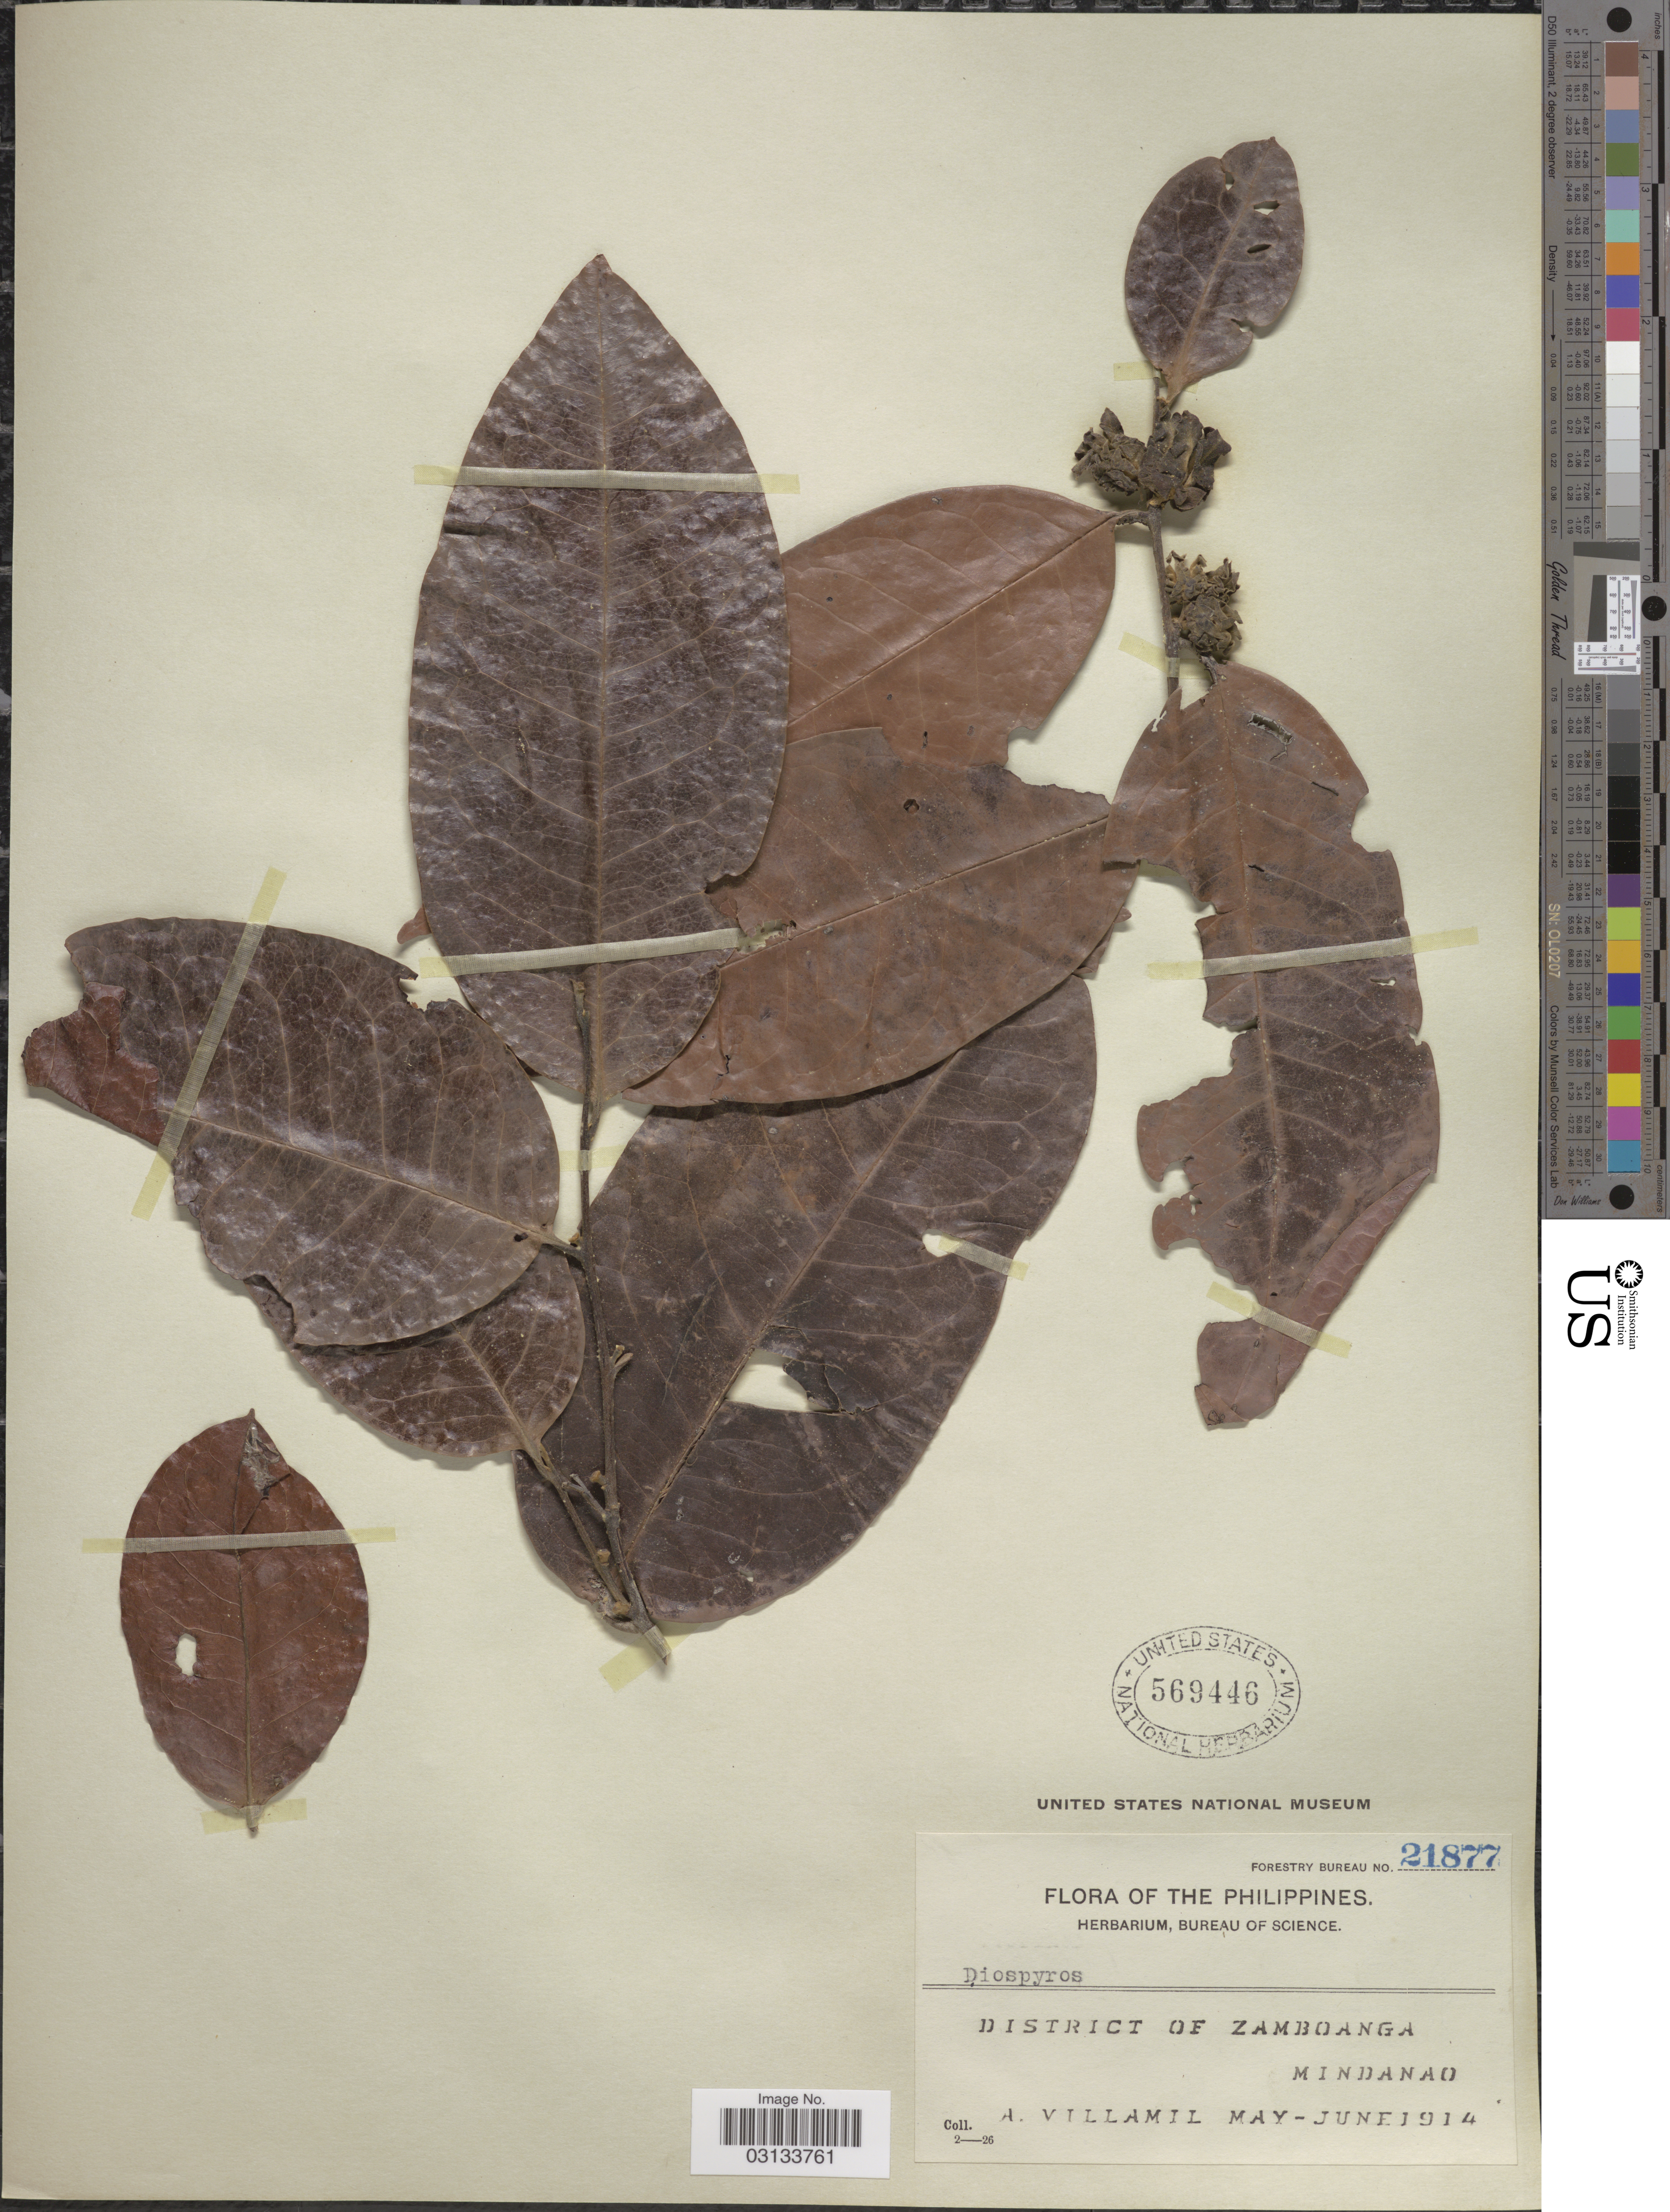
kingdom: Plantae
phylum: Tracheophyta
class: Magnoliopsida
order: Ericales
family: Ebenaceae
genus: Diospyros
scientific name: Diospyros sp.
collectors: A. Villamil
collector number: Forestry Bureau 21877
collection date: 1914-05/1914-06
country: Philippines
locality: District of Zamboanga. Mindanao.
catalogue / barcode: US 569446